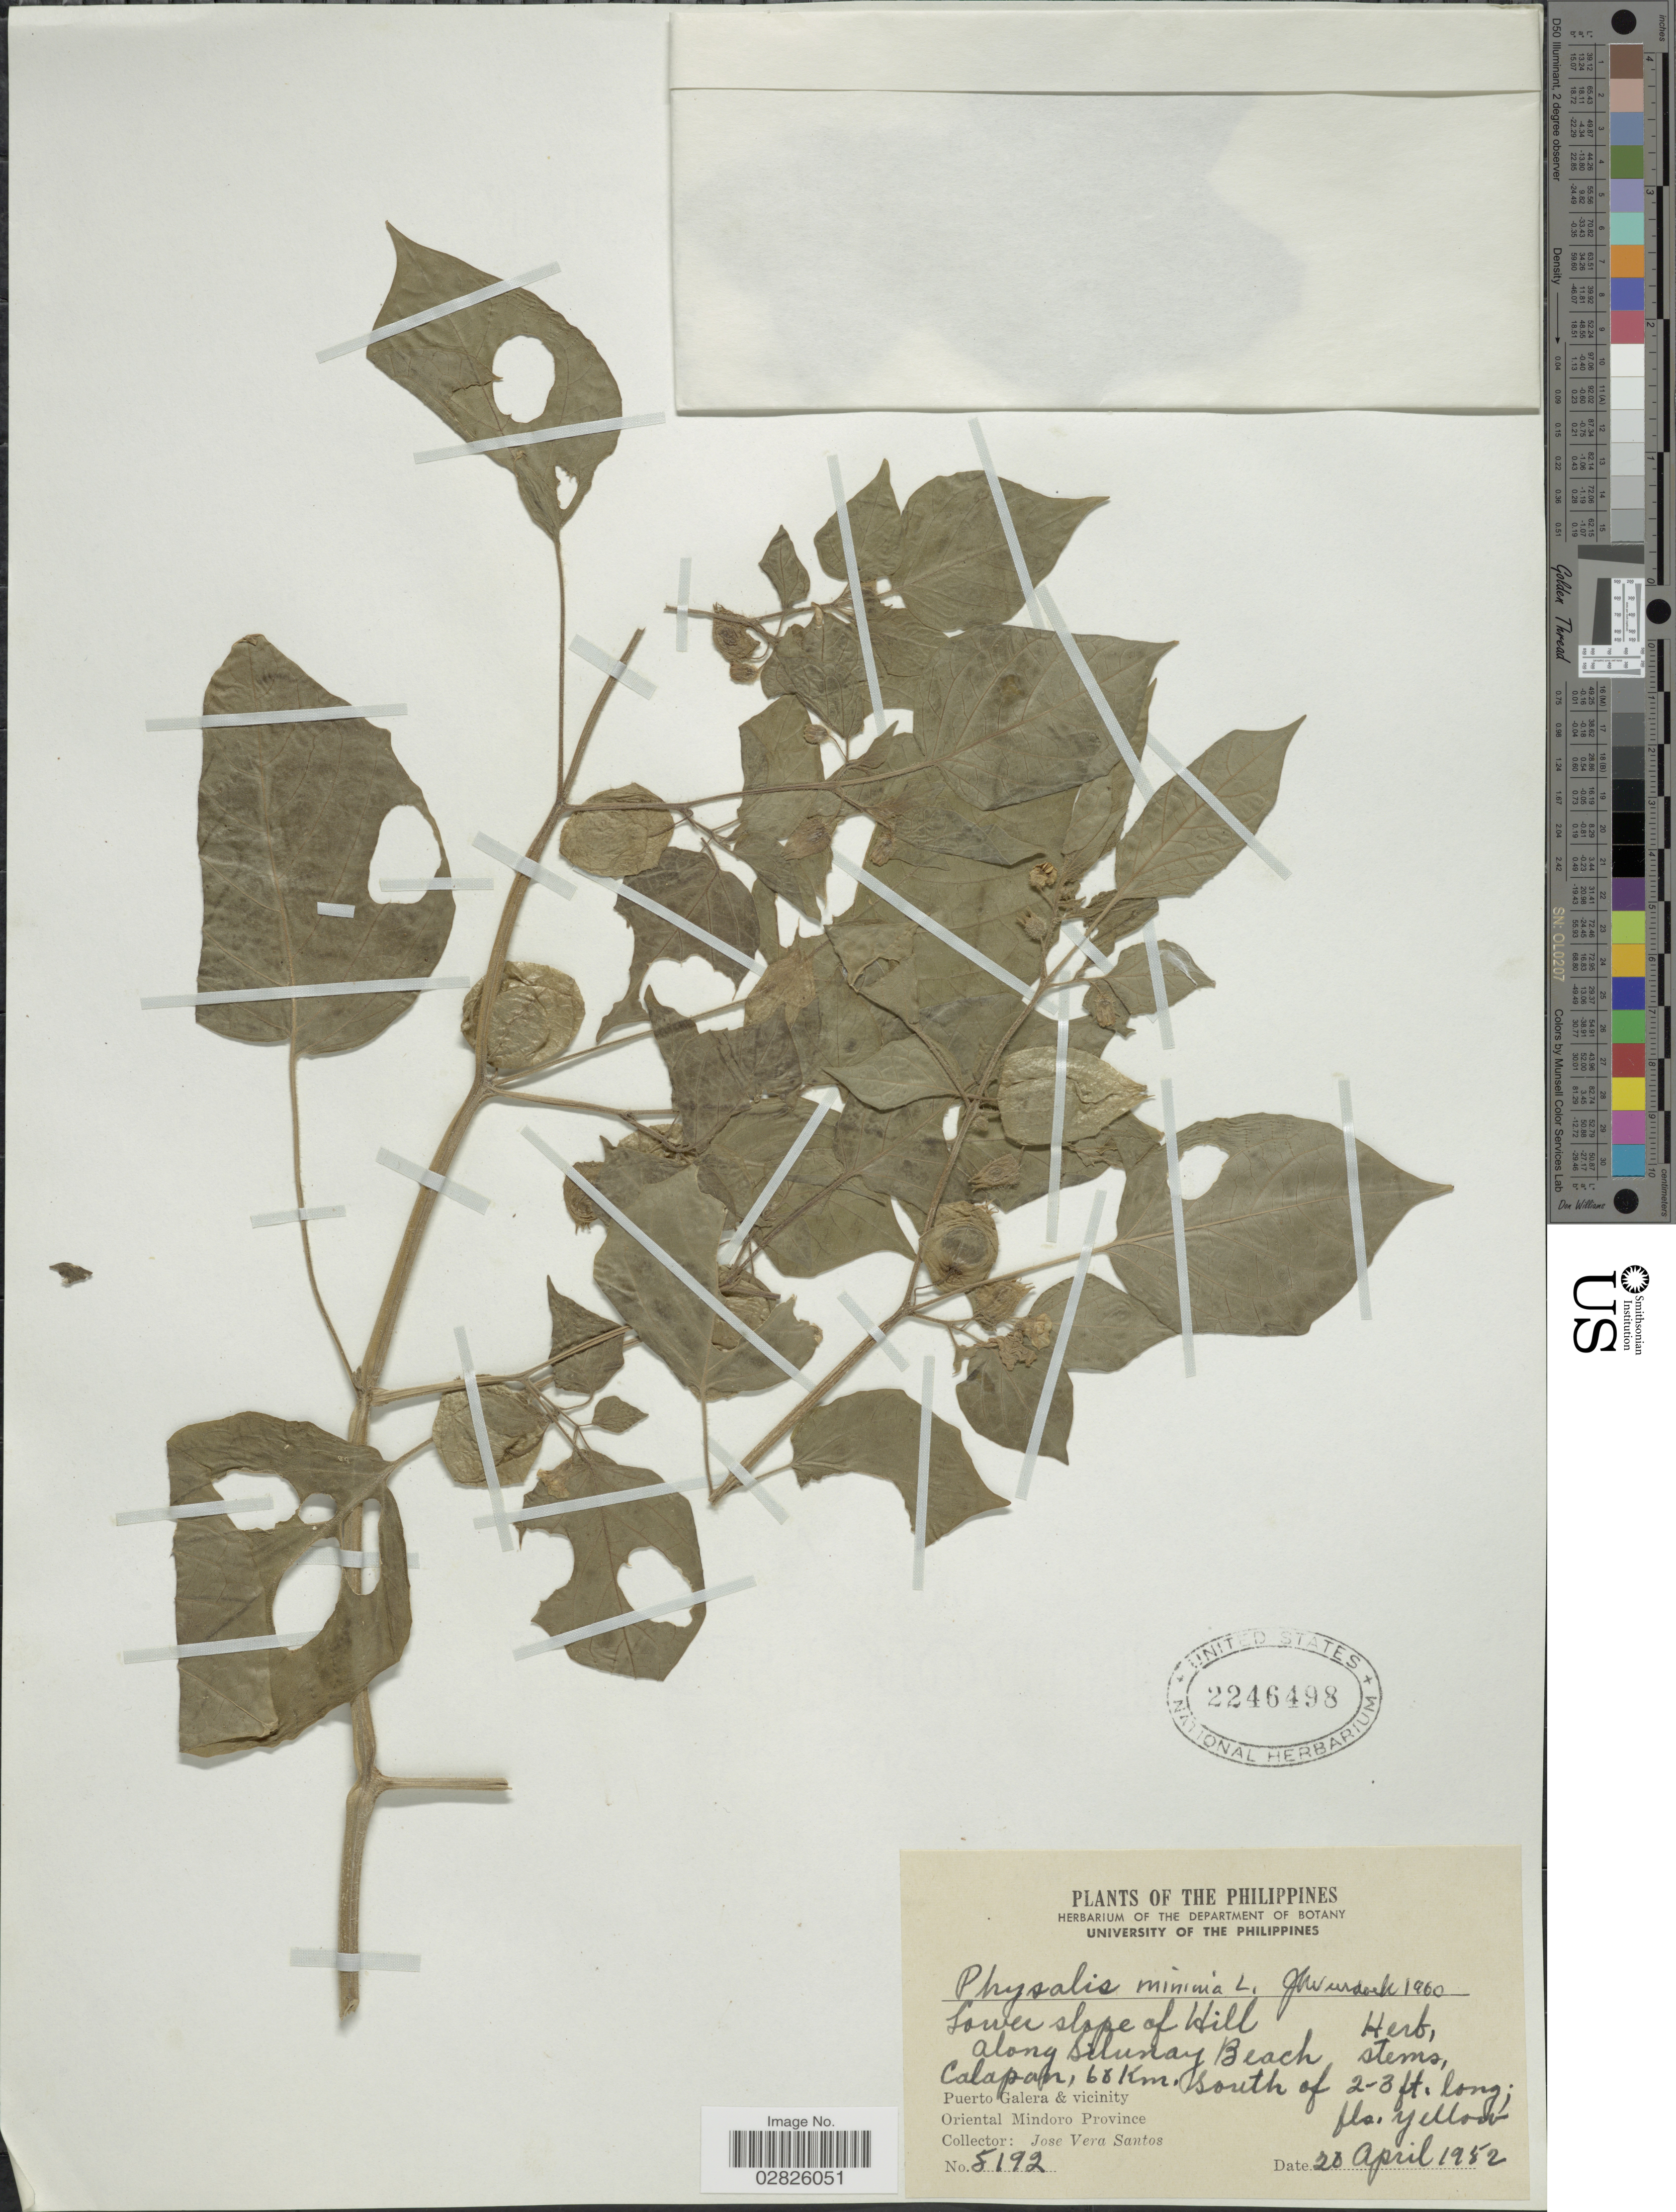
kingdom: Plantae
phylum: Tracheophyta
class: Magnoliopsida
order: Solanales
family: Solanaceae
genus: Physalis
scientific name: Physalis minima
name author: L.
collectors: J. V. Santos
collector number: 5192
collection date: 1952-04-20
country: Philippines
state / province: Mimaropa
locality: Lower slope of Hill, along Silunay Beach, Calapan, 68 Km. south of Puerto Galera & vicinity. Oriental Mindoro Province.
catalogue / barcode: US 2246498